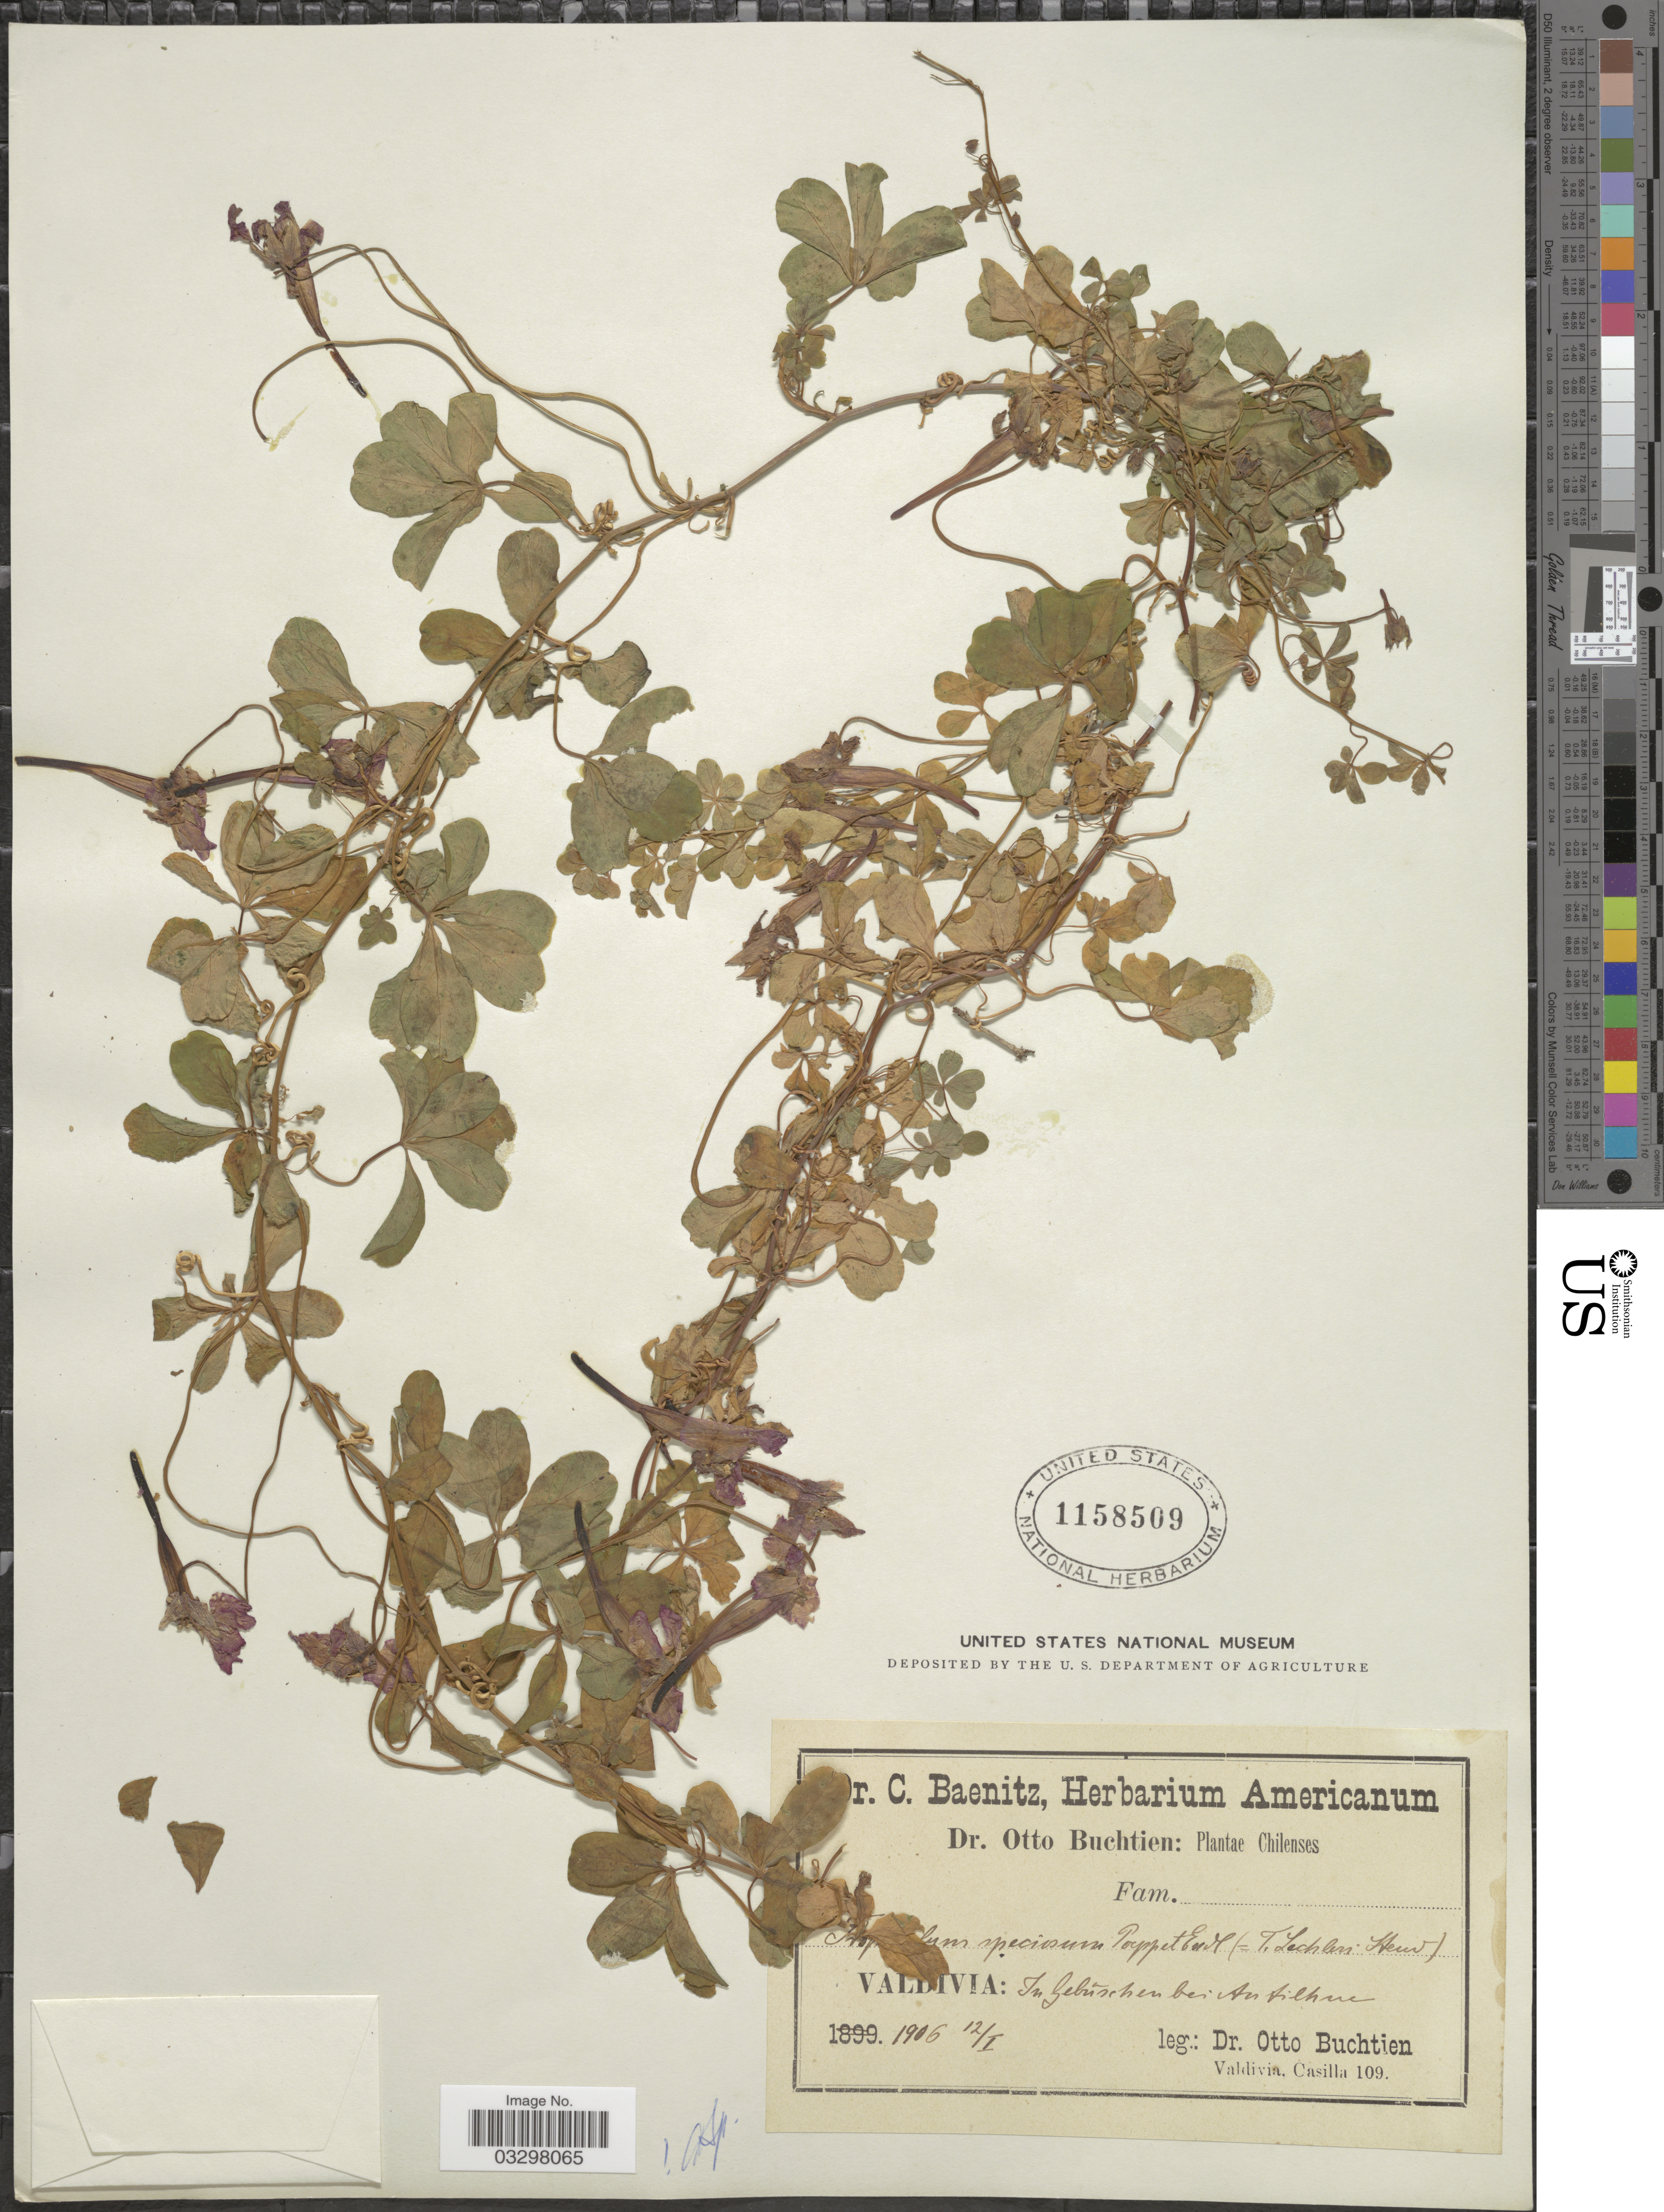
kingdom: Plantae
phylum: Tracheophyta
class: Magnoliopsida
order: Brassicales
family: Tropaeolaceae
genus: Tropaeolum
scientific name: Tropaeolum speciosum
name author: Poepp. & Endl.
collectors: O. Buchtien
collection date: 1906-01-12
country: Chile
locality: Valdivia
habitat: in gebüschen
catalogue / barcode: US 1158509